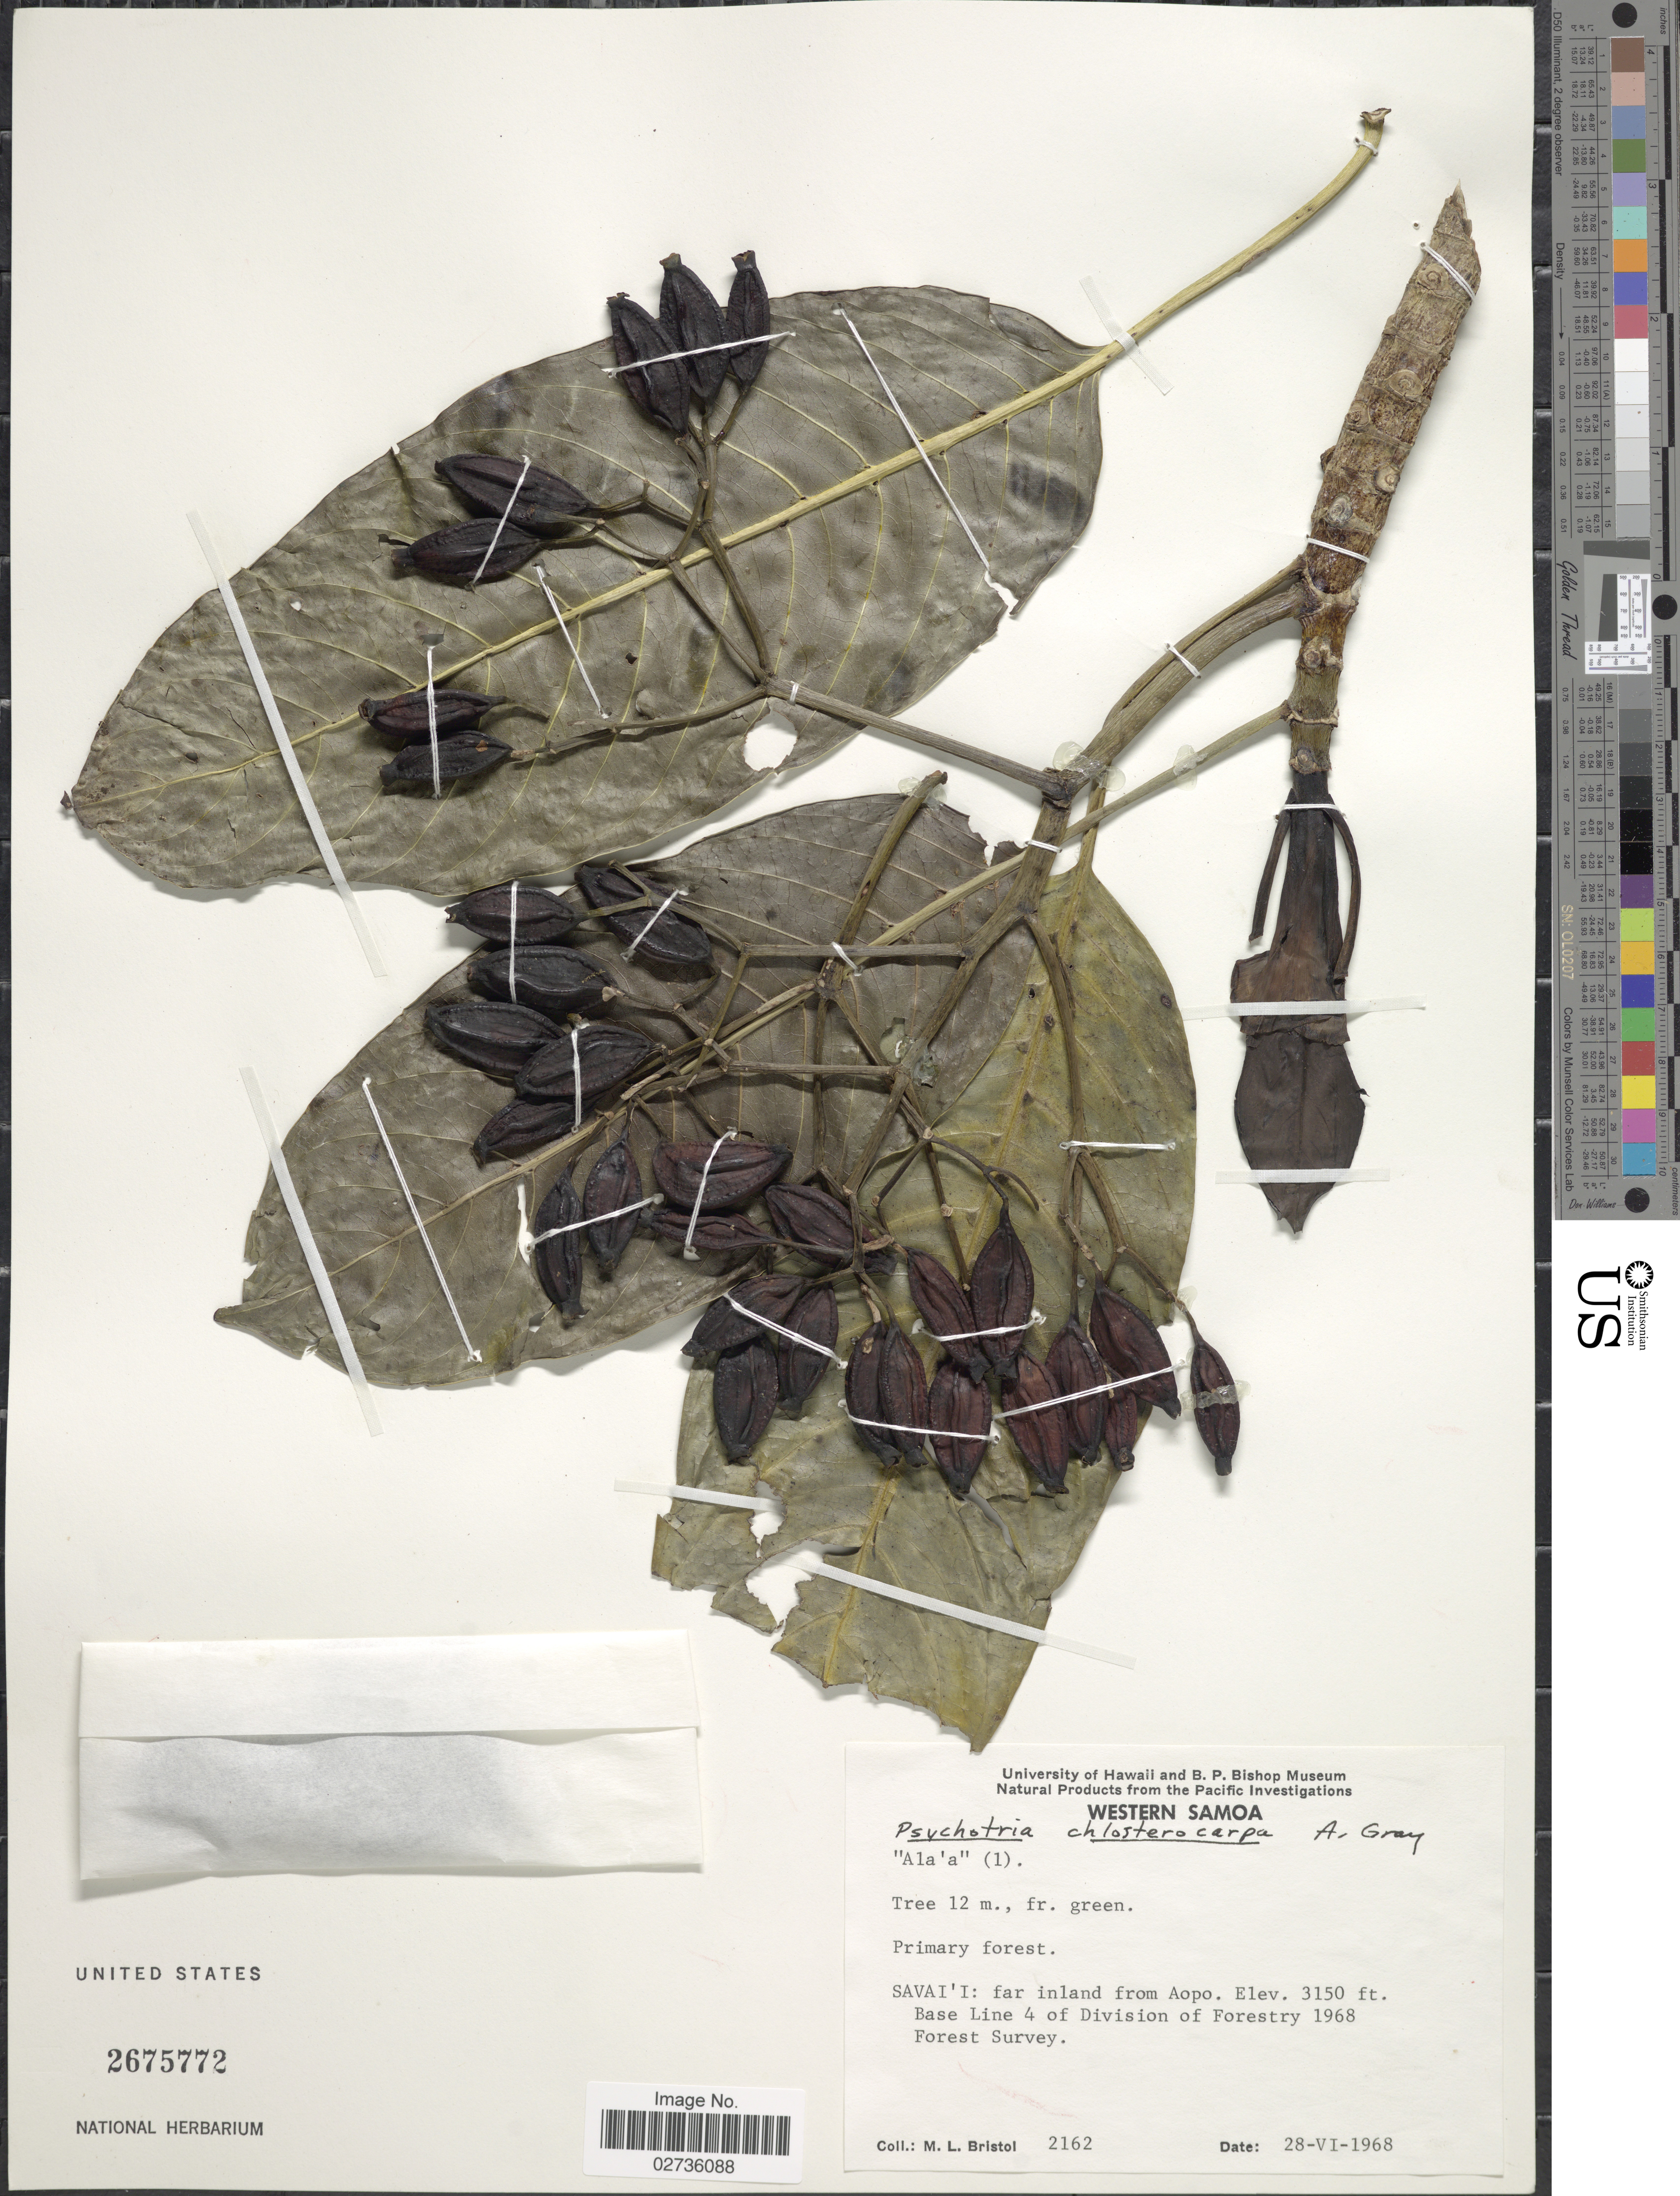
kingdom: Plantae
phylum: Tracheophyta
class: Magnoliopsida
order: Gentianales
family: Rubiaceae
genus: Psychotria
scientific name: Psychotria closterocarpa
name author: A. Gray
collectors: M. L. Bristol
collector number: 2162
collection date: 1968-06-28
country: Samoa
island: Savai'i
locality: Savai'i: far inland from Aopo.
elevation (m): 960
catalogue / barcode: US 2675772